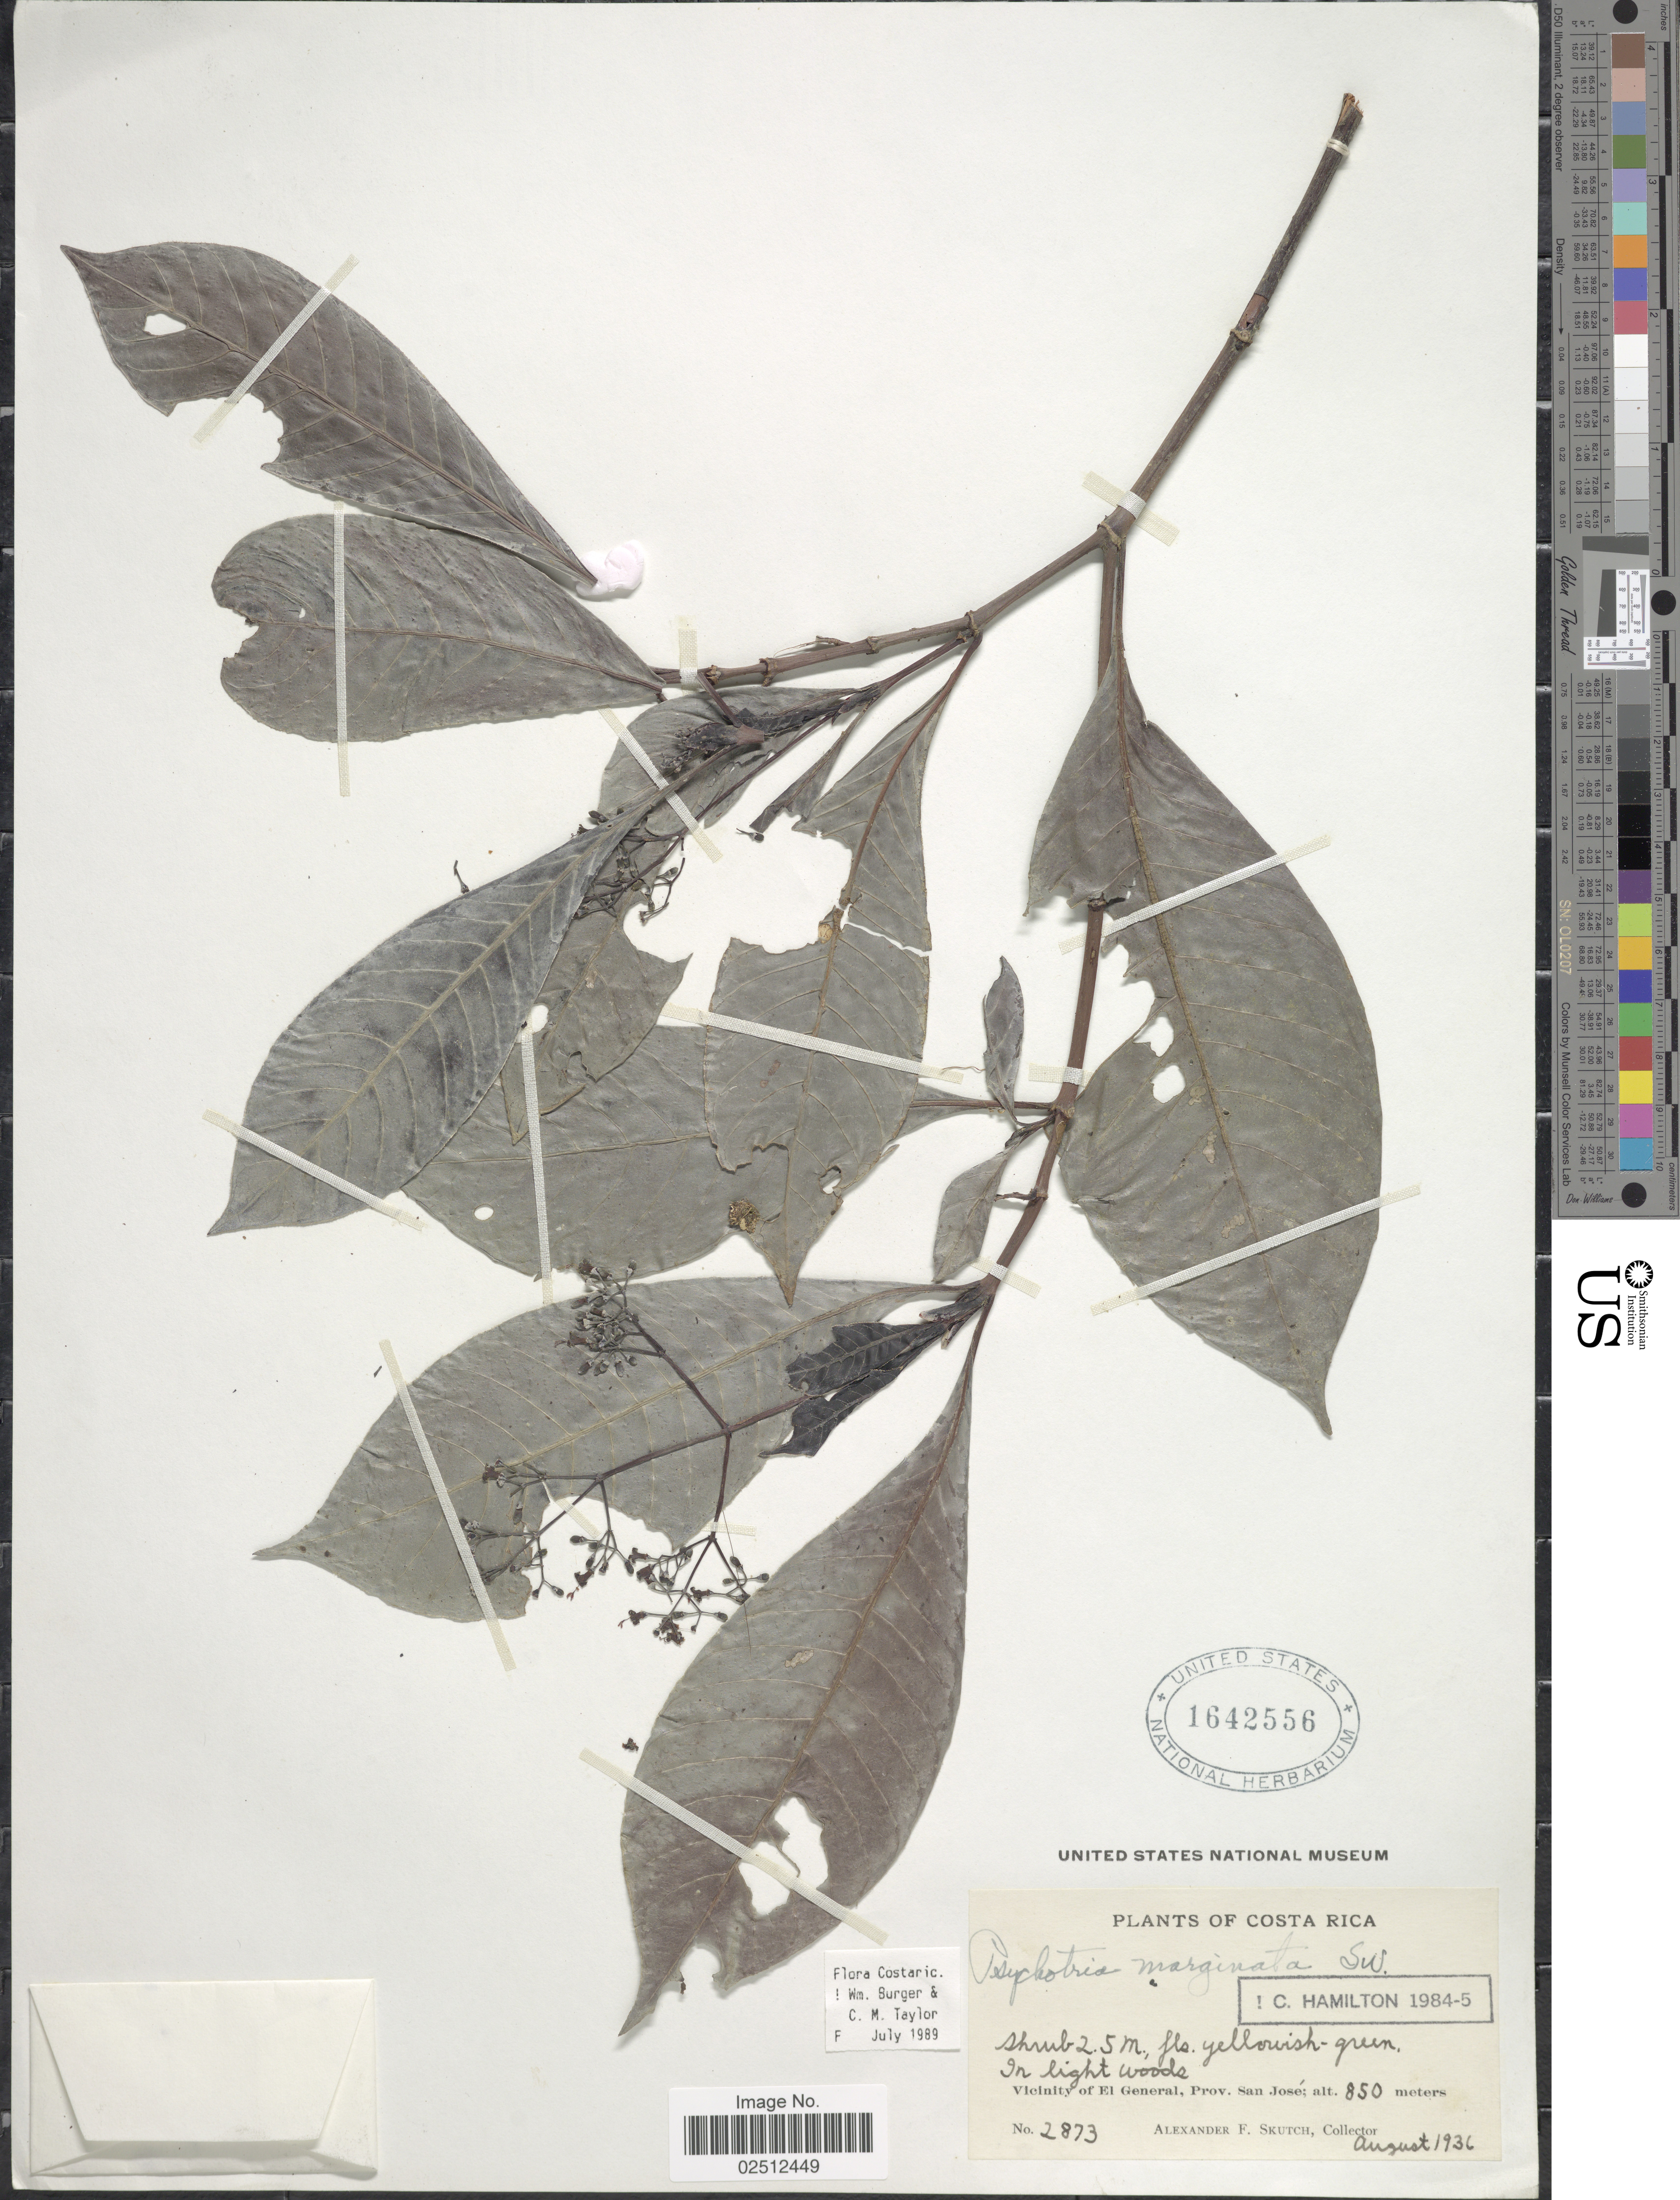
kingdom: Plantae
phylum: Tracheophyta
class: Magnoliopsida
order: Gentianales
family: Rubiaceae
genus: Psychotria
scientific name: Psychotria marginata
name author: Sw.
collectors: A. F. Skutch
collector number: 2873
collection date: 1936-08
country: Costa Rica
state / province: San José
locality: Vicinity of El General, Prov. San Jose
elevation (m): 850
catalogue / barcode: US 1642556